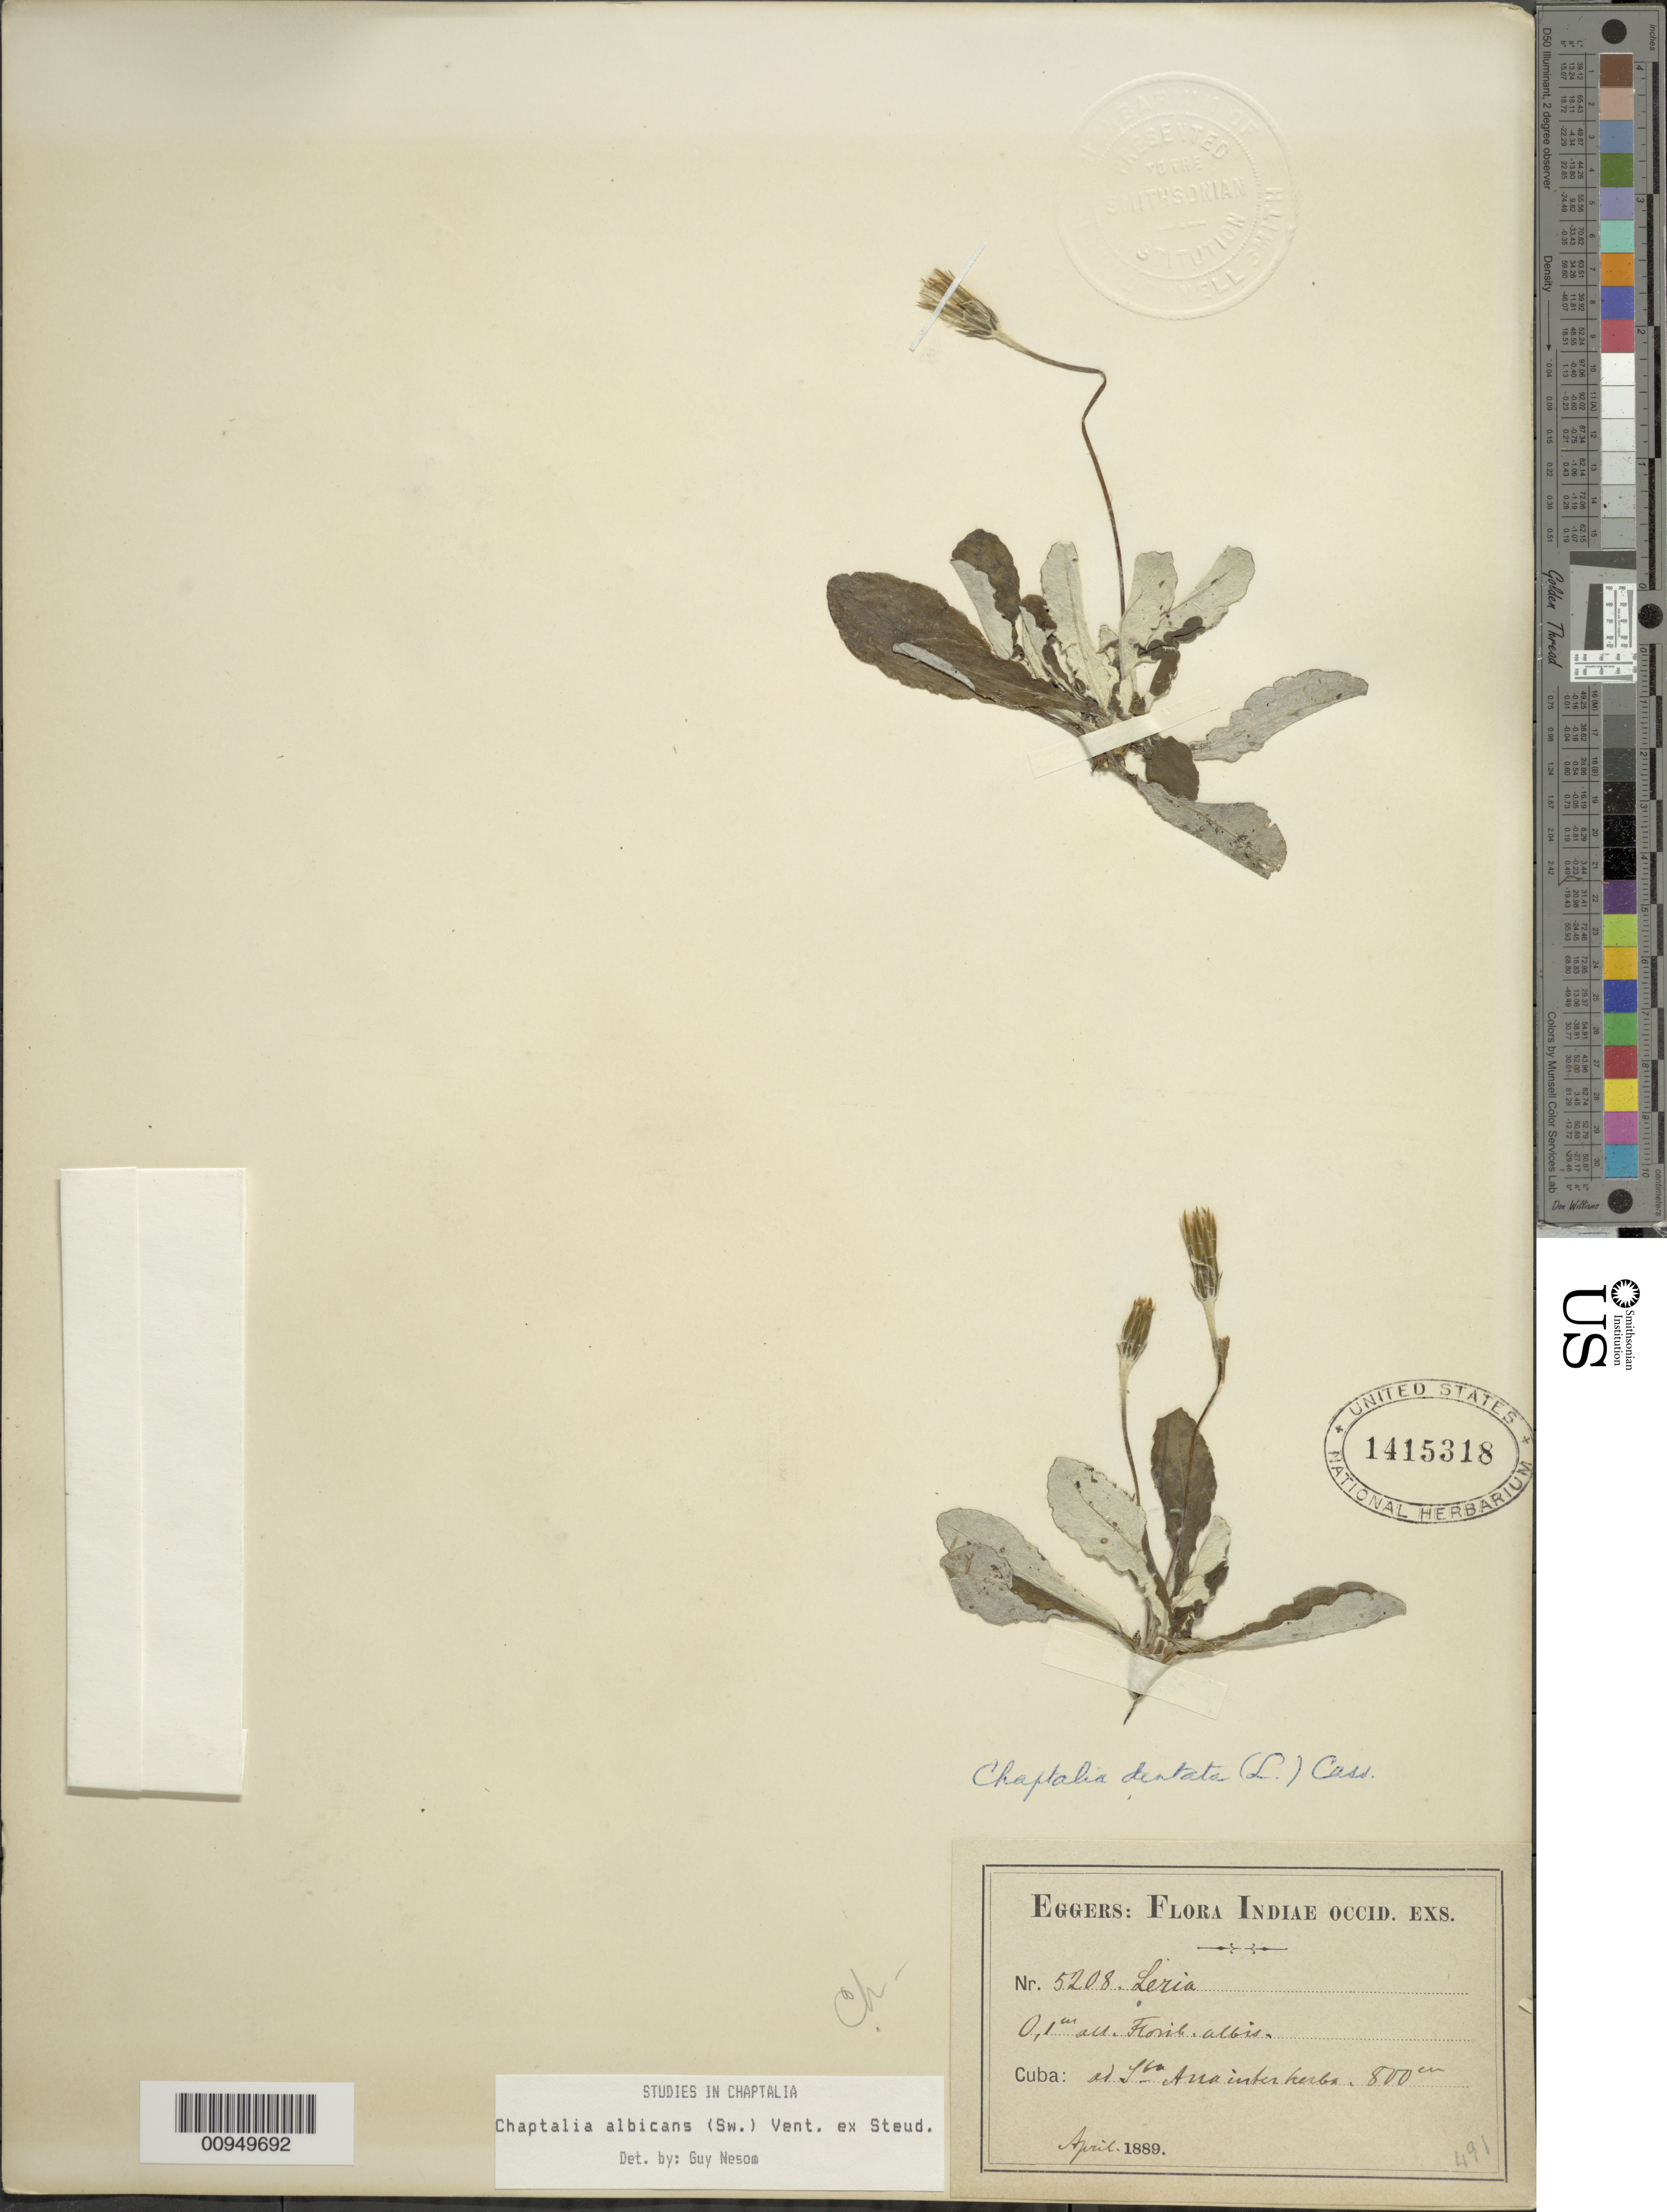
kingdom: Plantae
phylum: Tracheophyta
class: Magnoliopsida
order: Asterales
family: Asteraceae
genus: Chaptalia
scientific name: Chaptalia albicans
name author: (Sw.) Vent. ex B.D. Jacks.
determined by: Nesom, Guy L.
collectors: H. F. A. von Eggers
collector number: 5208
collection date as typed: Apr 1889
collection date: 1889-04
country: Cuba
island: Cuba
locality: Ad Sta Ana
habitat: Inter herbs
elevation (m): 800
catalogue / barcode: US 1415318